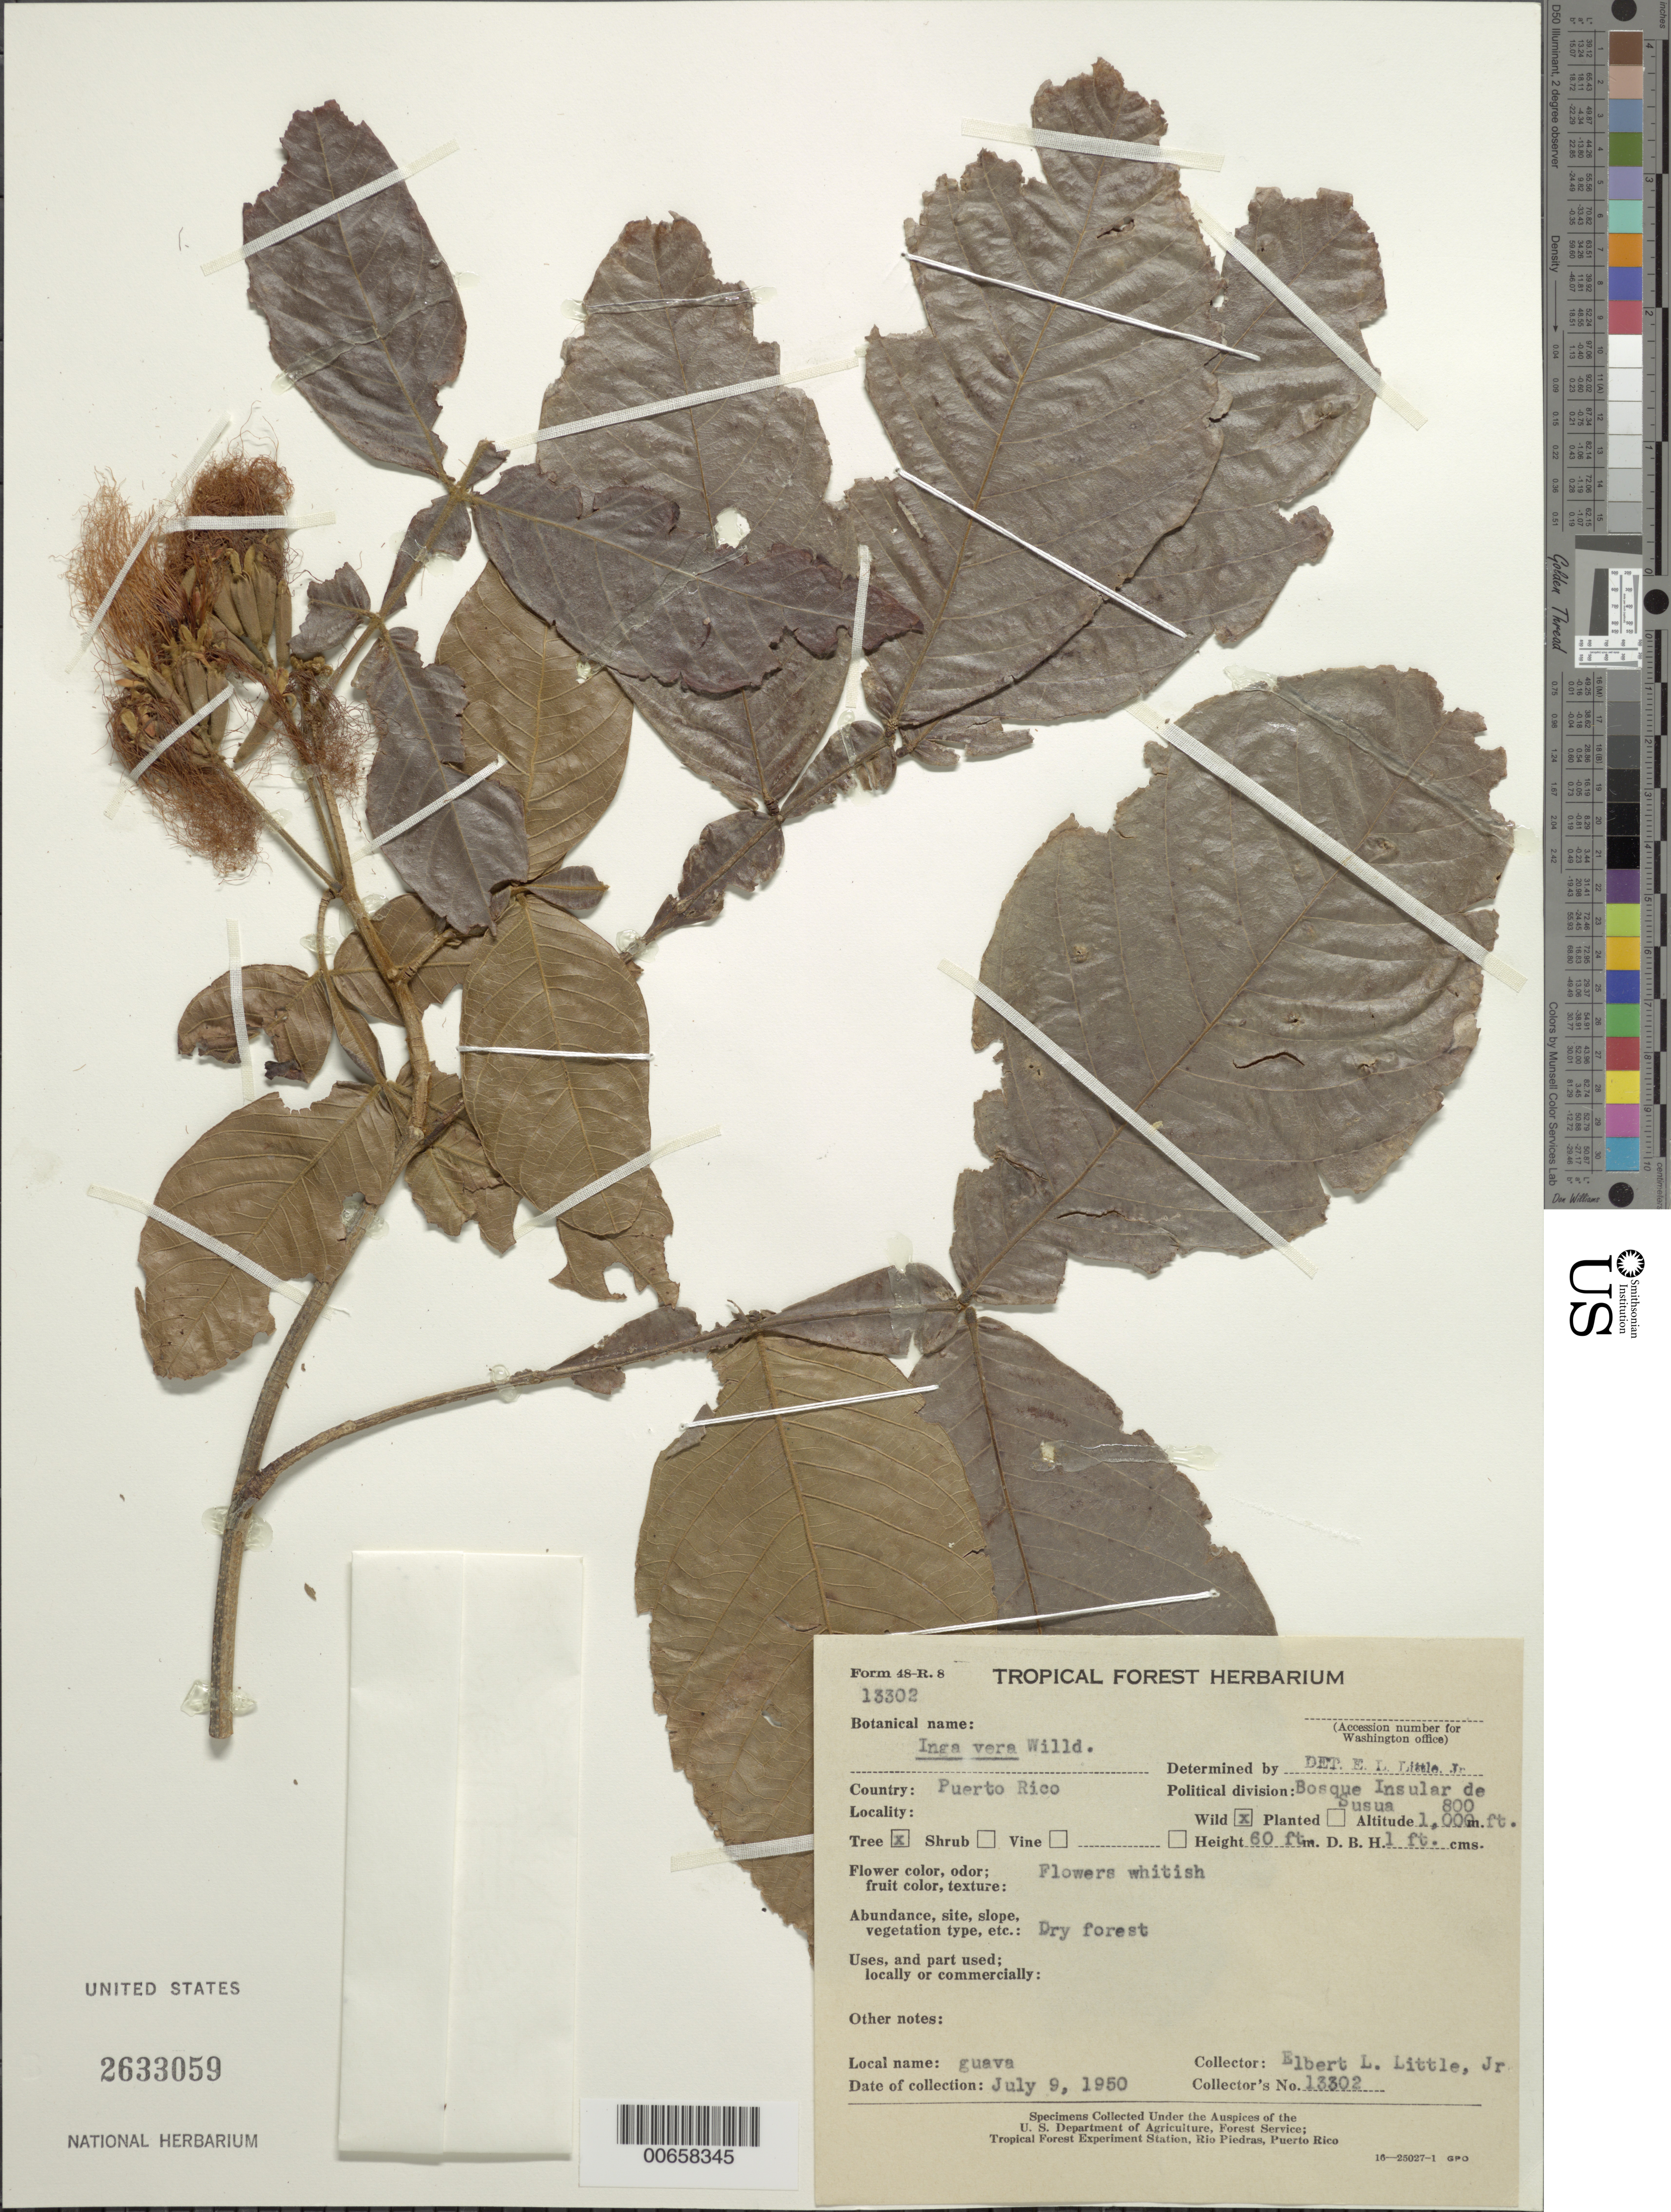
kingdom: Plantae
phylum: Tracheophyta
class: Magnoliopsida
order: Fabales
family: Fabaceae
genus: Inga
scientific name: Inga vera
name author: Willd.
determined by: Little, Elbert L., Jr., (FSSR), United States Department of Agriculture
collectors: E. L. Little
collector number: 13302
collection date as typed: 09 Jul 1950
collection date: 1950-07-09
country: Puerto Rico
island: Greater Antilles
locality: Bosque Insular de Susua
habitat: Dry forest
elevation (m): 244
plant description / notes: Common name: Guava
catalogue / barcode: US 2633059